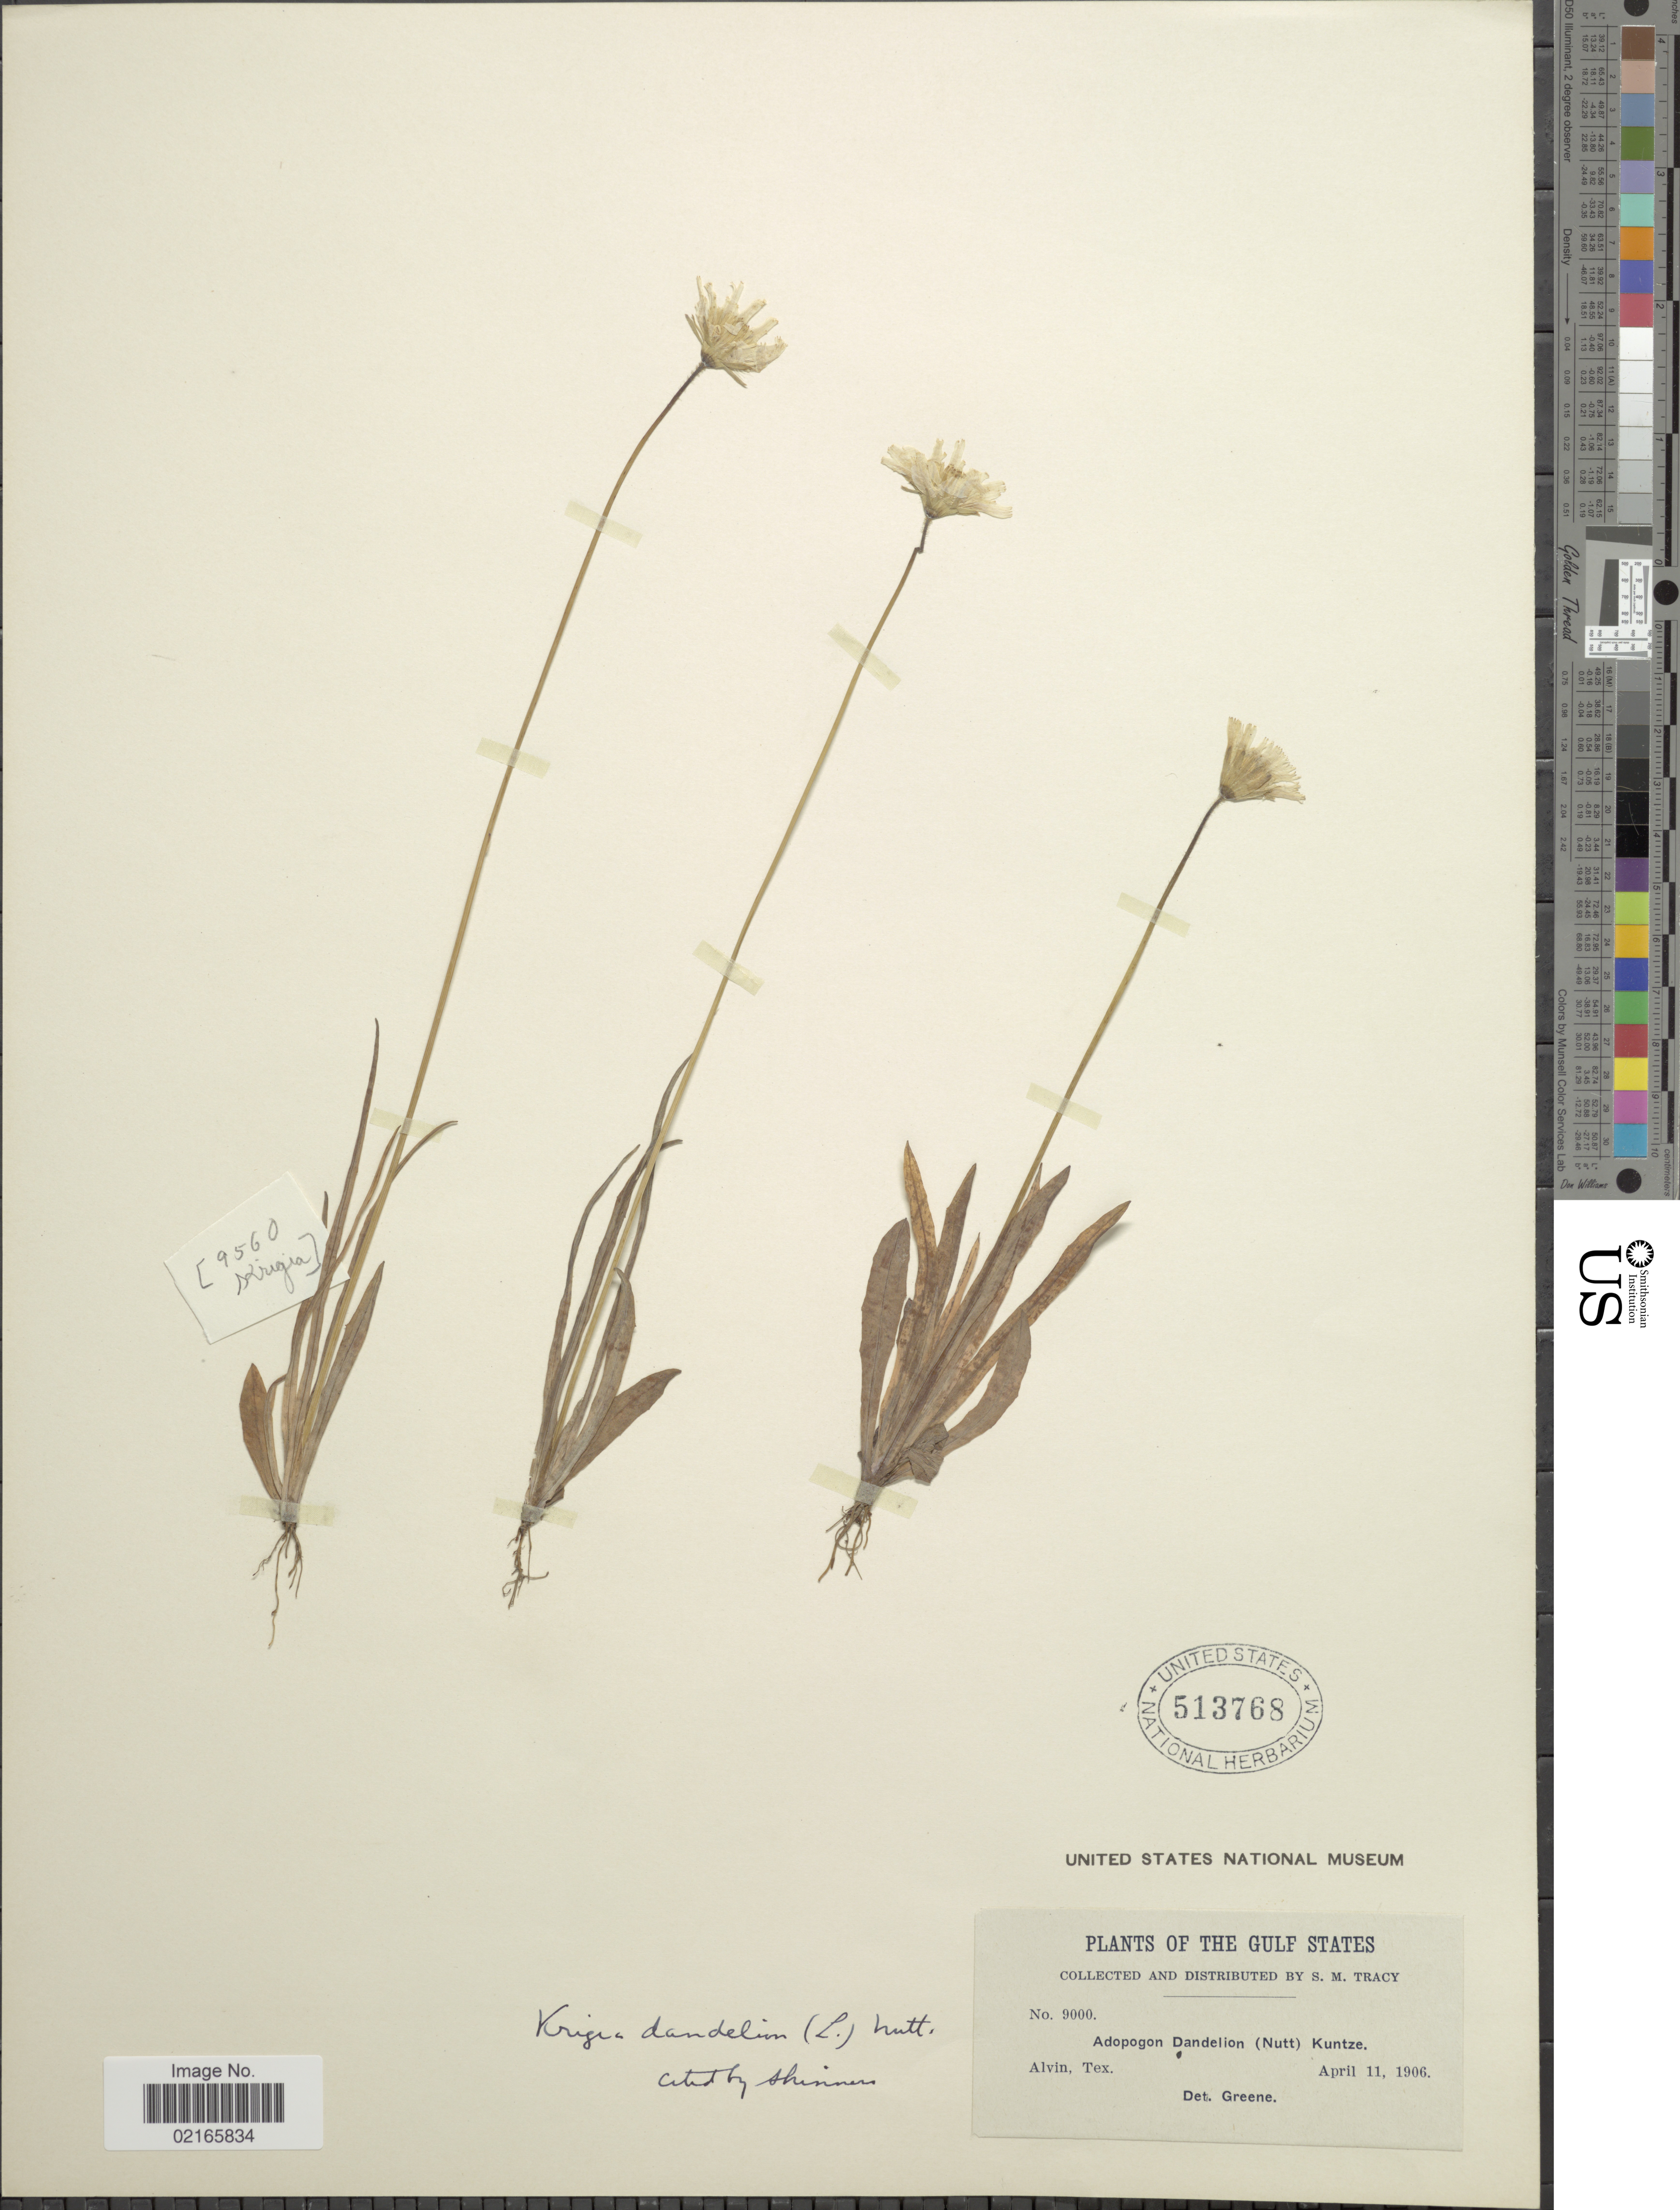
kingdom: Plantae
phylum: Tracheophyta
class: Magnoliopsida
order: Asterales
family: Asteraceae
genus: Krigia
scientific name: Krigia dandelion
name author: (L.) Nutt.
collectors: S. M. Tracy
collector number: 9000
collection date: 1906-04-11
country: United States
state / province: Texas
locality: Gulf States, Alvin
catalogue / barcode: US 513768